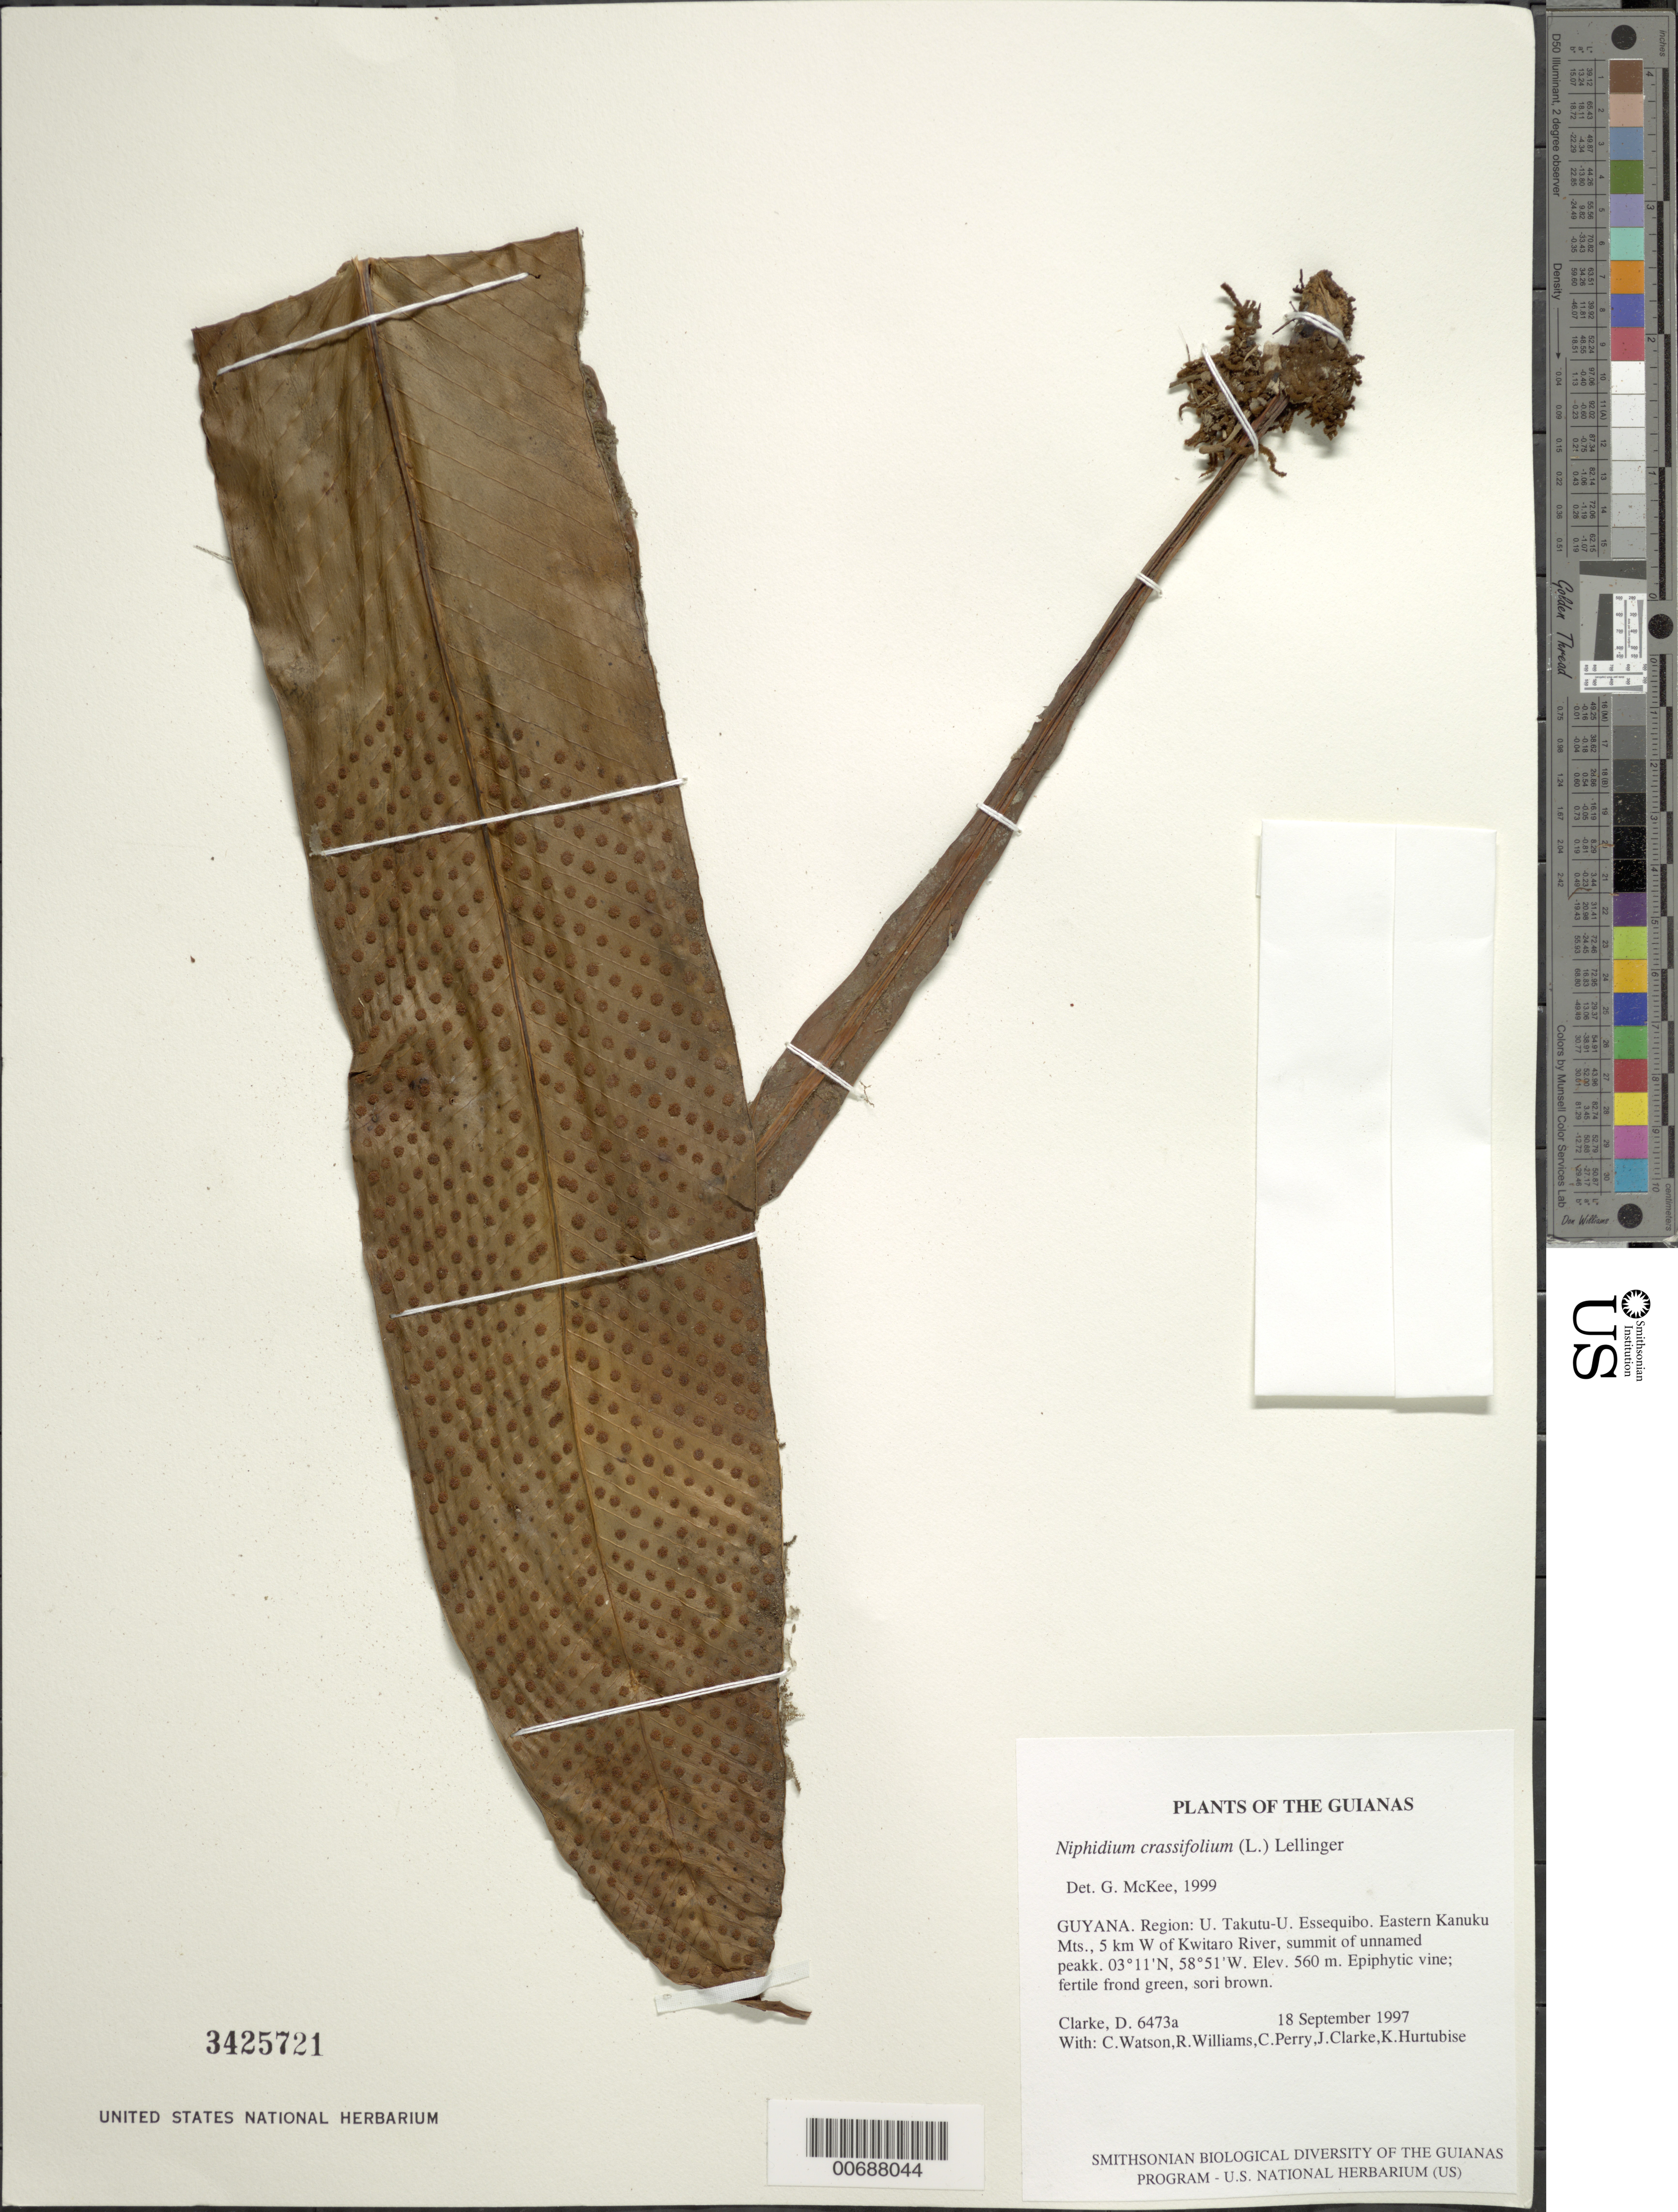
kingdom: Plantae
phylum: Tracheophyta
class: Polypodiopsida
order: Polypodiales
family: Polypodiaceae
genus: Niphidium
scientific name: Niphidium crassifolium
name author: (L.) Lellinger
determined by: McKee, G. S., (US), NMNH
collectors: H. D. Clarke, C. Watson, R. Williams, C. Perry, J. Clarke & K. Hurtubise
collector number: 6473 a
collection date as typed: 18 September 1997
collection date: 1997-09-18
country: Guyana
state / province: U. Takutu-U. Essequibo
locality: Eastern Kanuku Mts., 5 km W of Kwitaro River, summit of unnamed peak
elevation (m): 560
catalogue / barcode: US 3425721